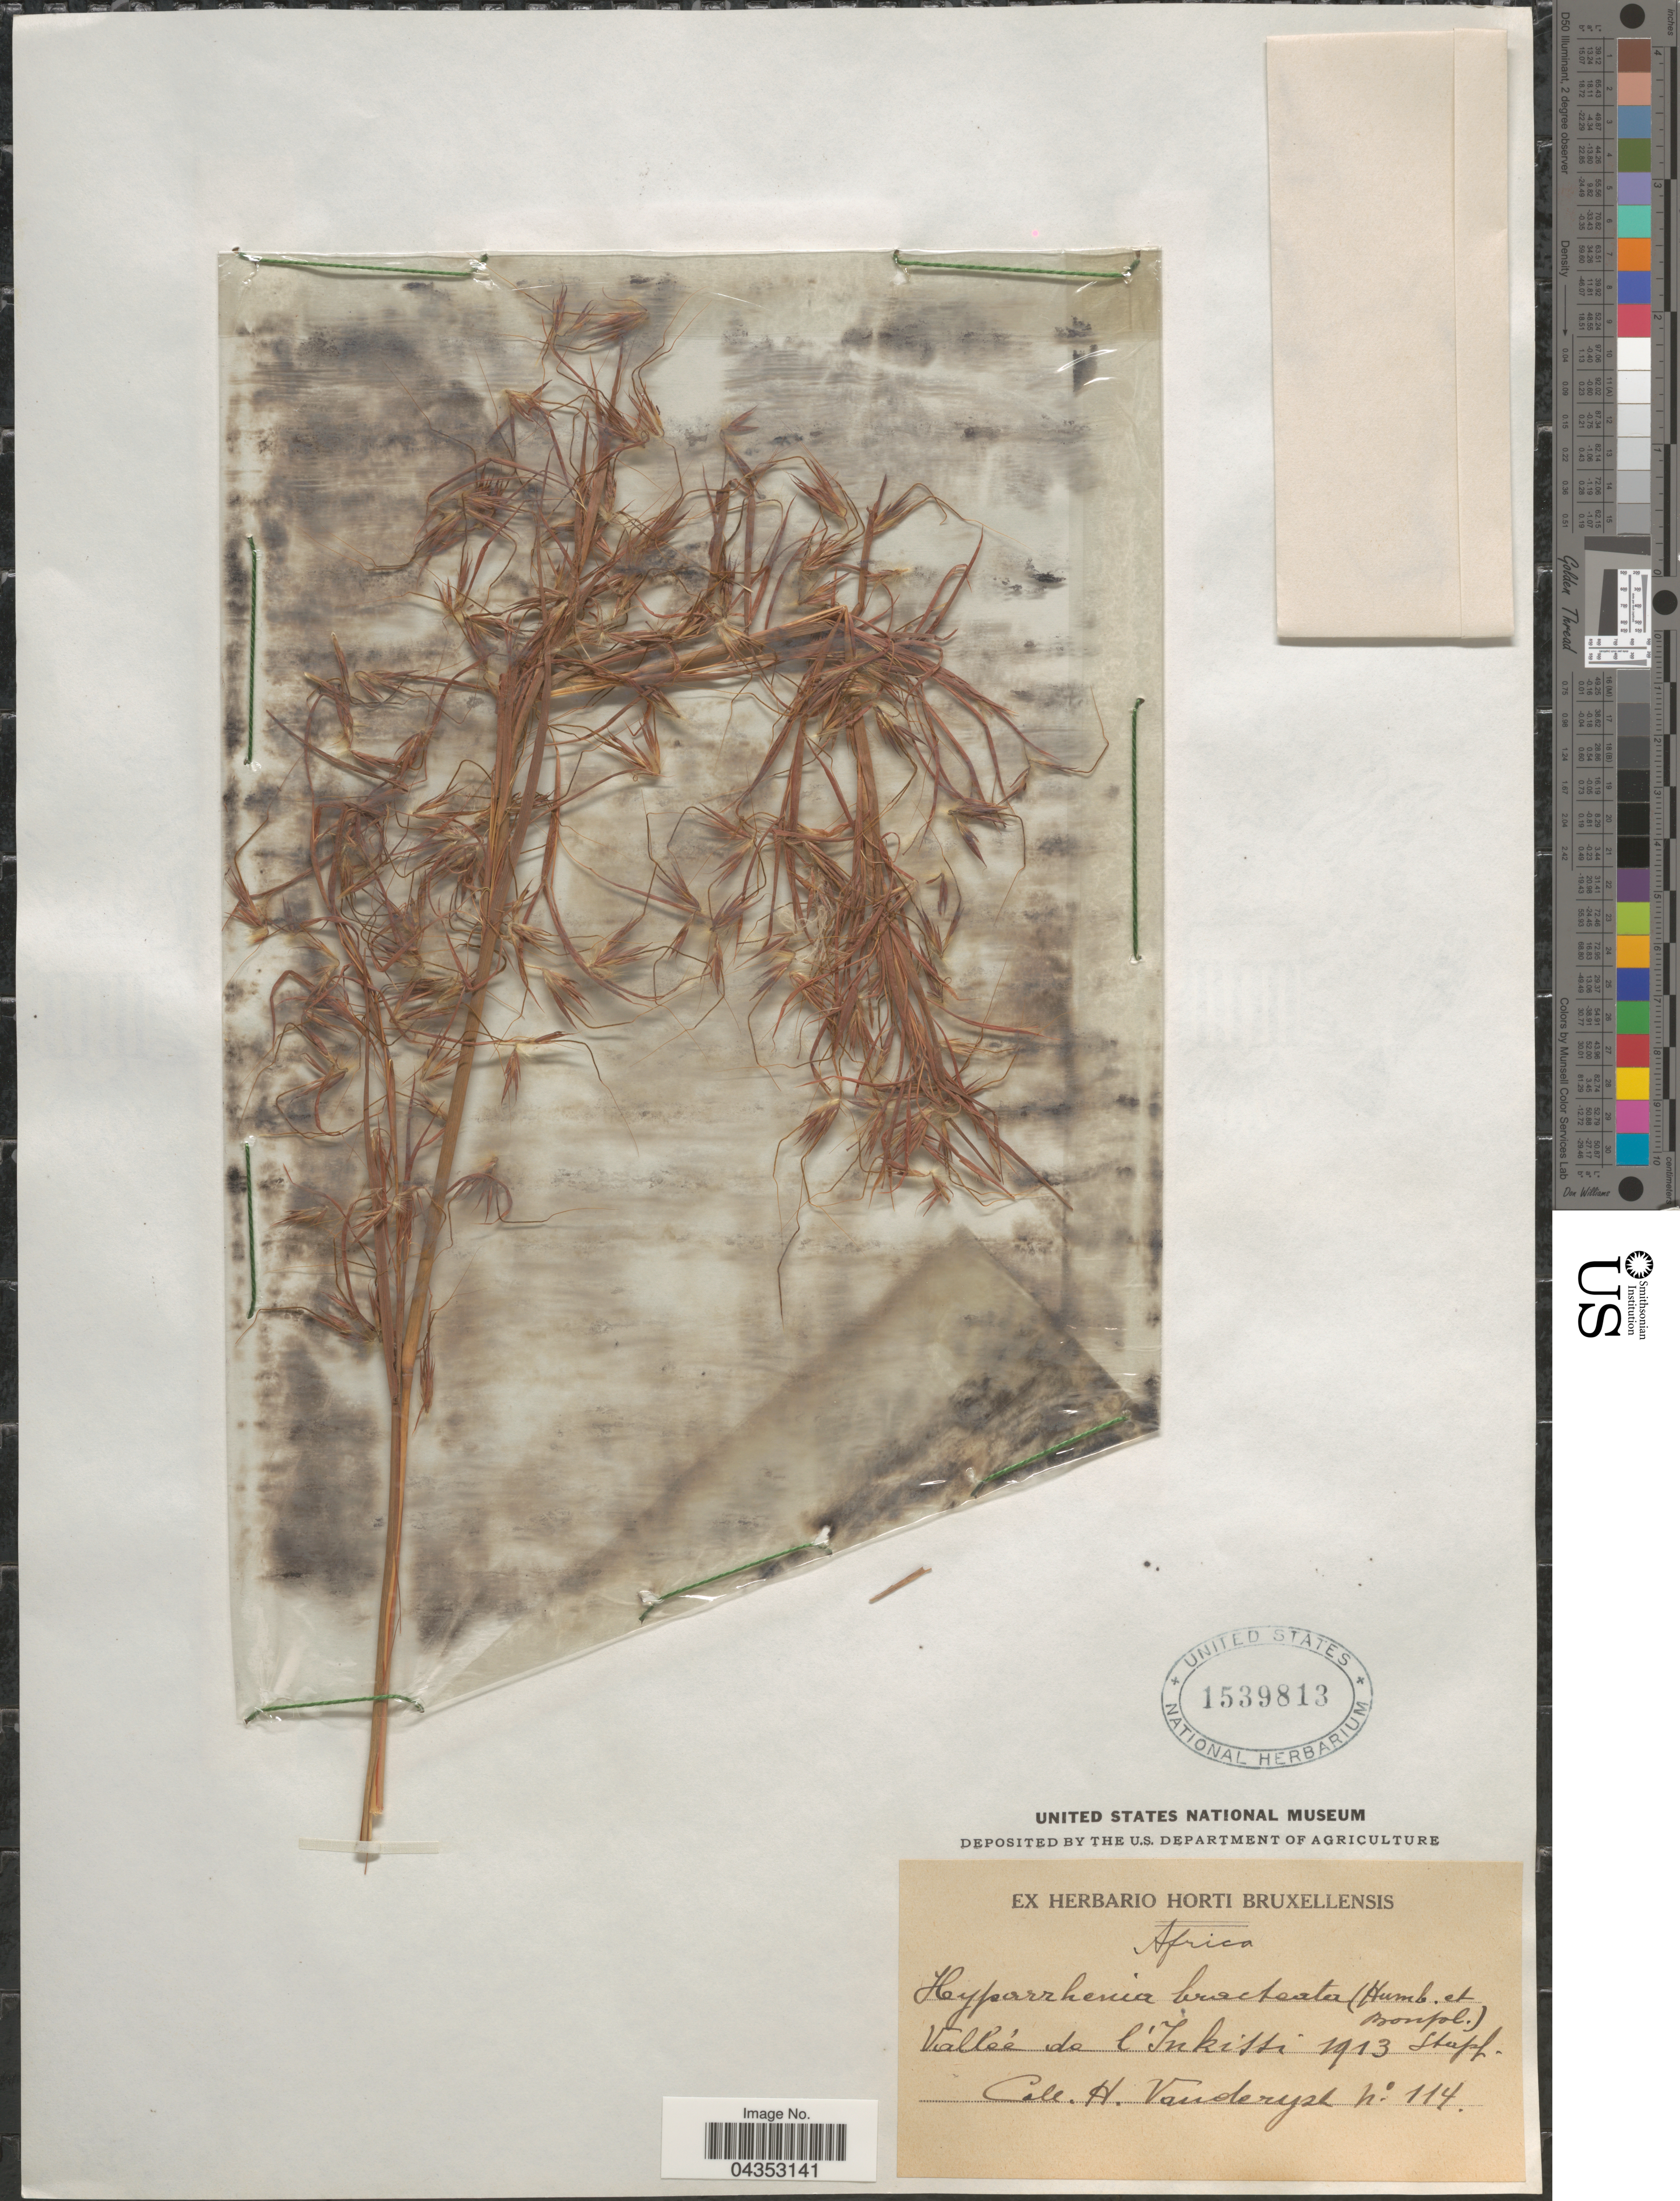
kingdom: Plantae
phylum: Tracheophyta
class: Liliopsida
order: Poales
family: Poaceae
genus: Hyparrhenia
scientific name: Hyparrhenia bracteata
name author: (Humb. & Bonpl.) Stapf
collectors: H. Vanderyst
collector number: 225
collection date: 1913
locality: Africa. Vallée de l'Inkissi.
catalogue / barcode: US 1539813